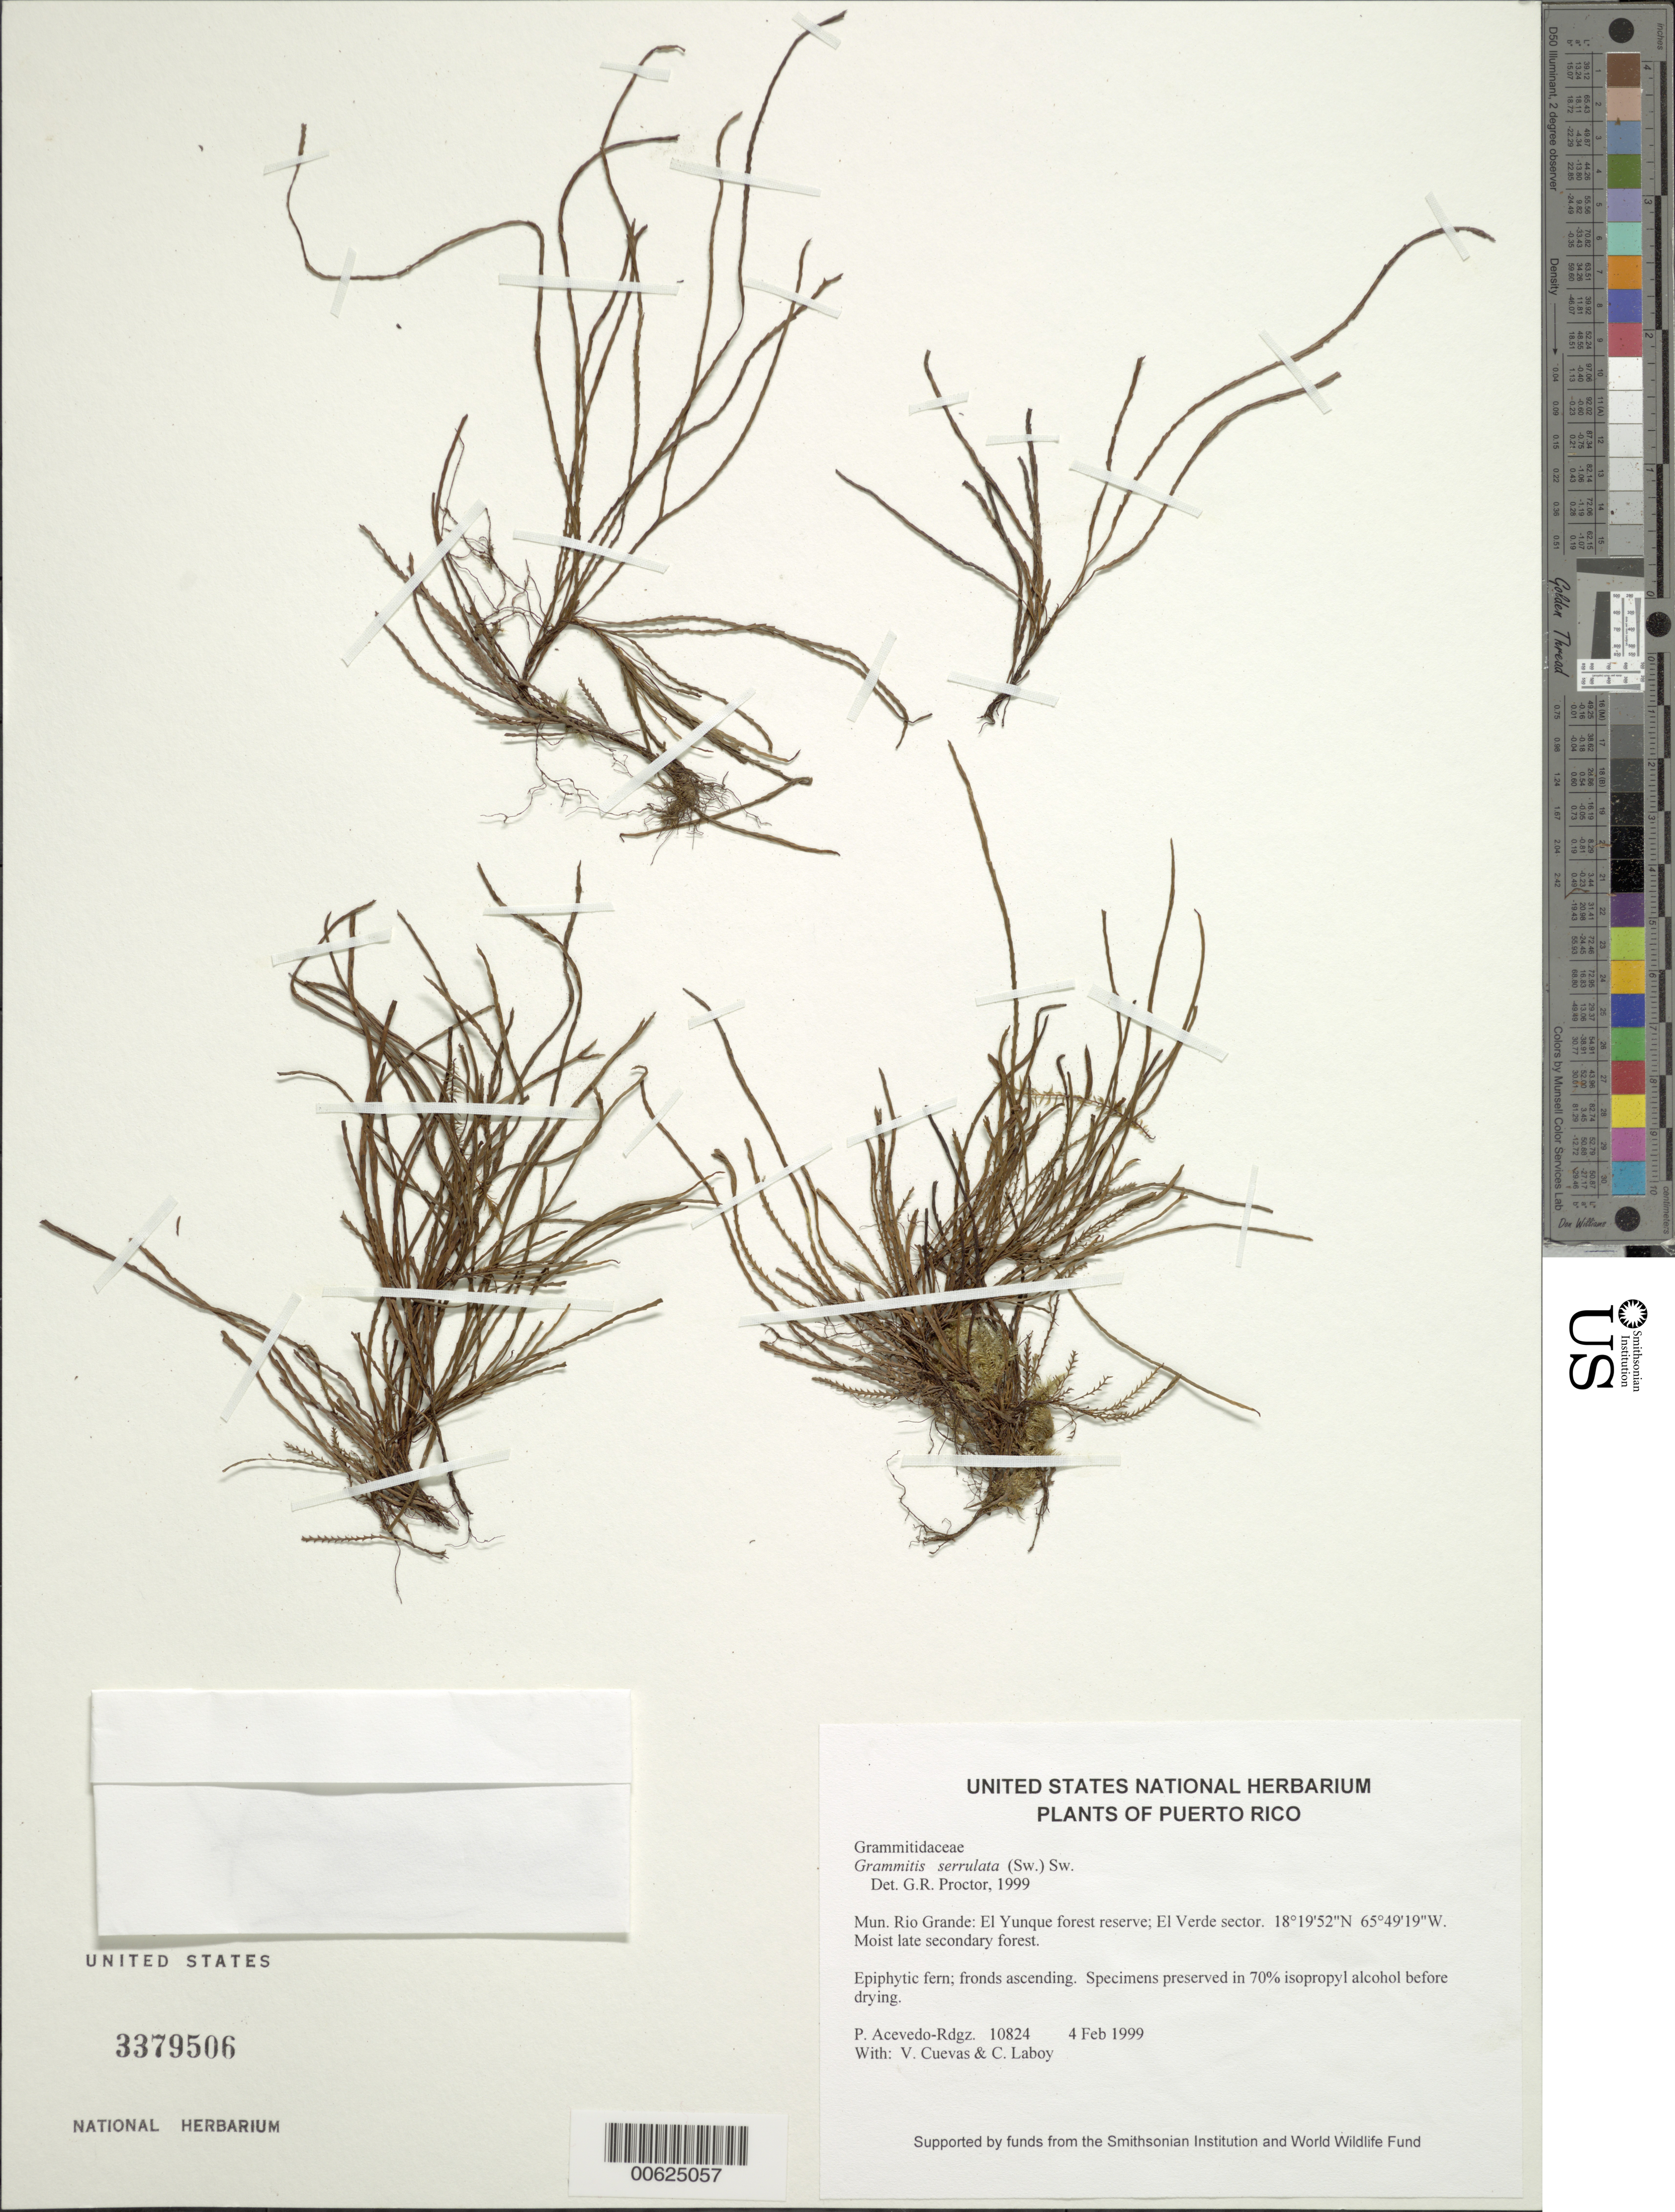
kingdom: Plantae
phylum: Tracheophyta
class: Polypodiopsida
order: Polypodiales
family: Polypodiaceae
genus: Cochlidium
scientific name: Cochlidium serrulatum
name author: (Sw.) L.E. Bishop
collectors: P. Acevedo-Rodr., V. Cuevas & C. Laboy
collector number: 10824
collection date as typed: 04 Feb 1999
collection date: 1999-02-04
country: Puerto Rico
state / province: Río Grande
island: Puerto Rico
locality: Rio Grande: El Yunque forest reserve; El Verde sector.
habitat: Moist late secondary forest.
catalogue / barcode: US 3379506